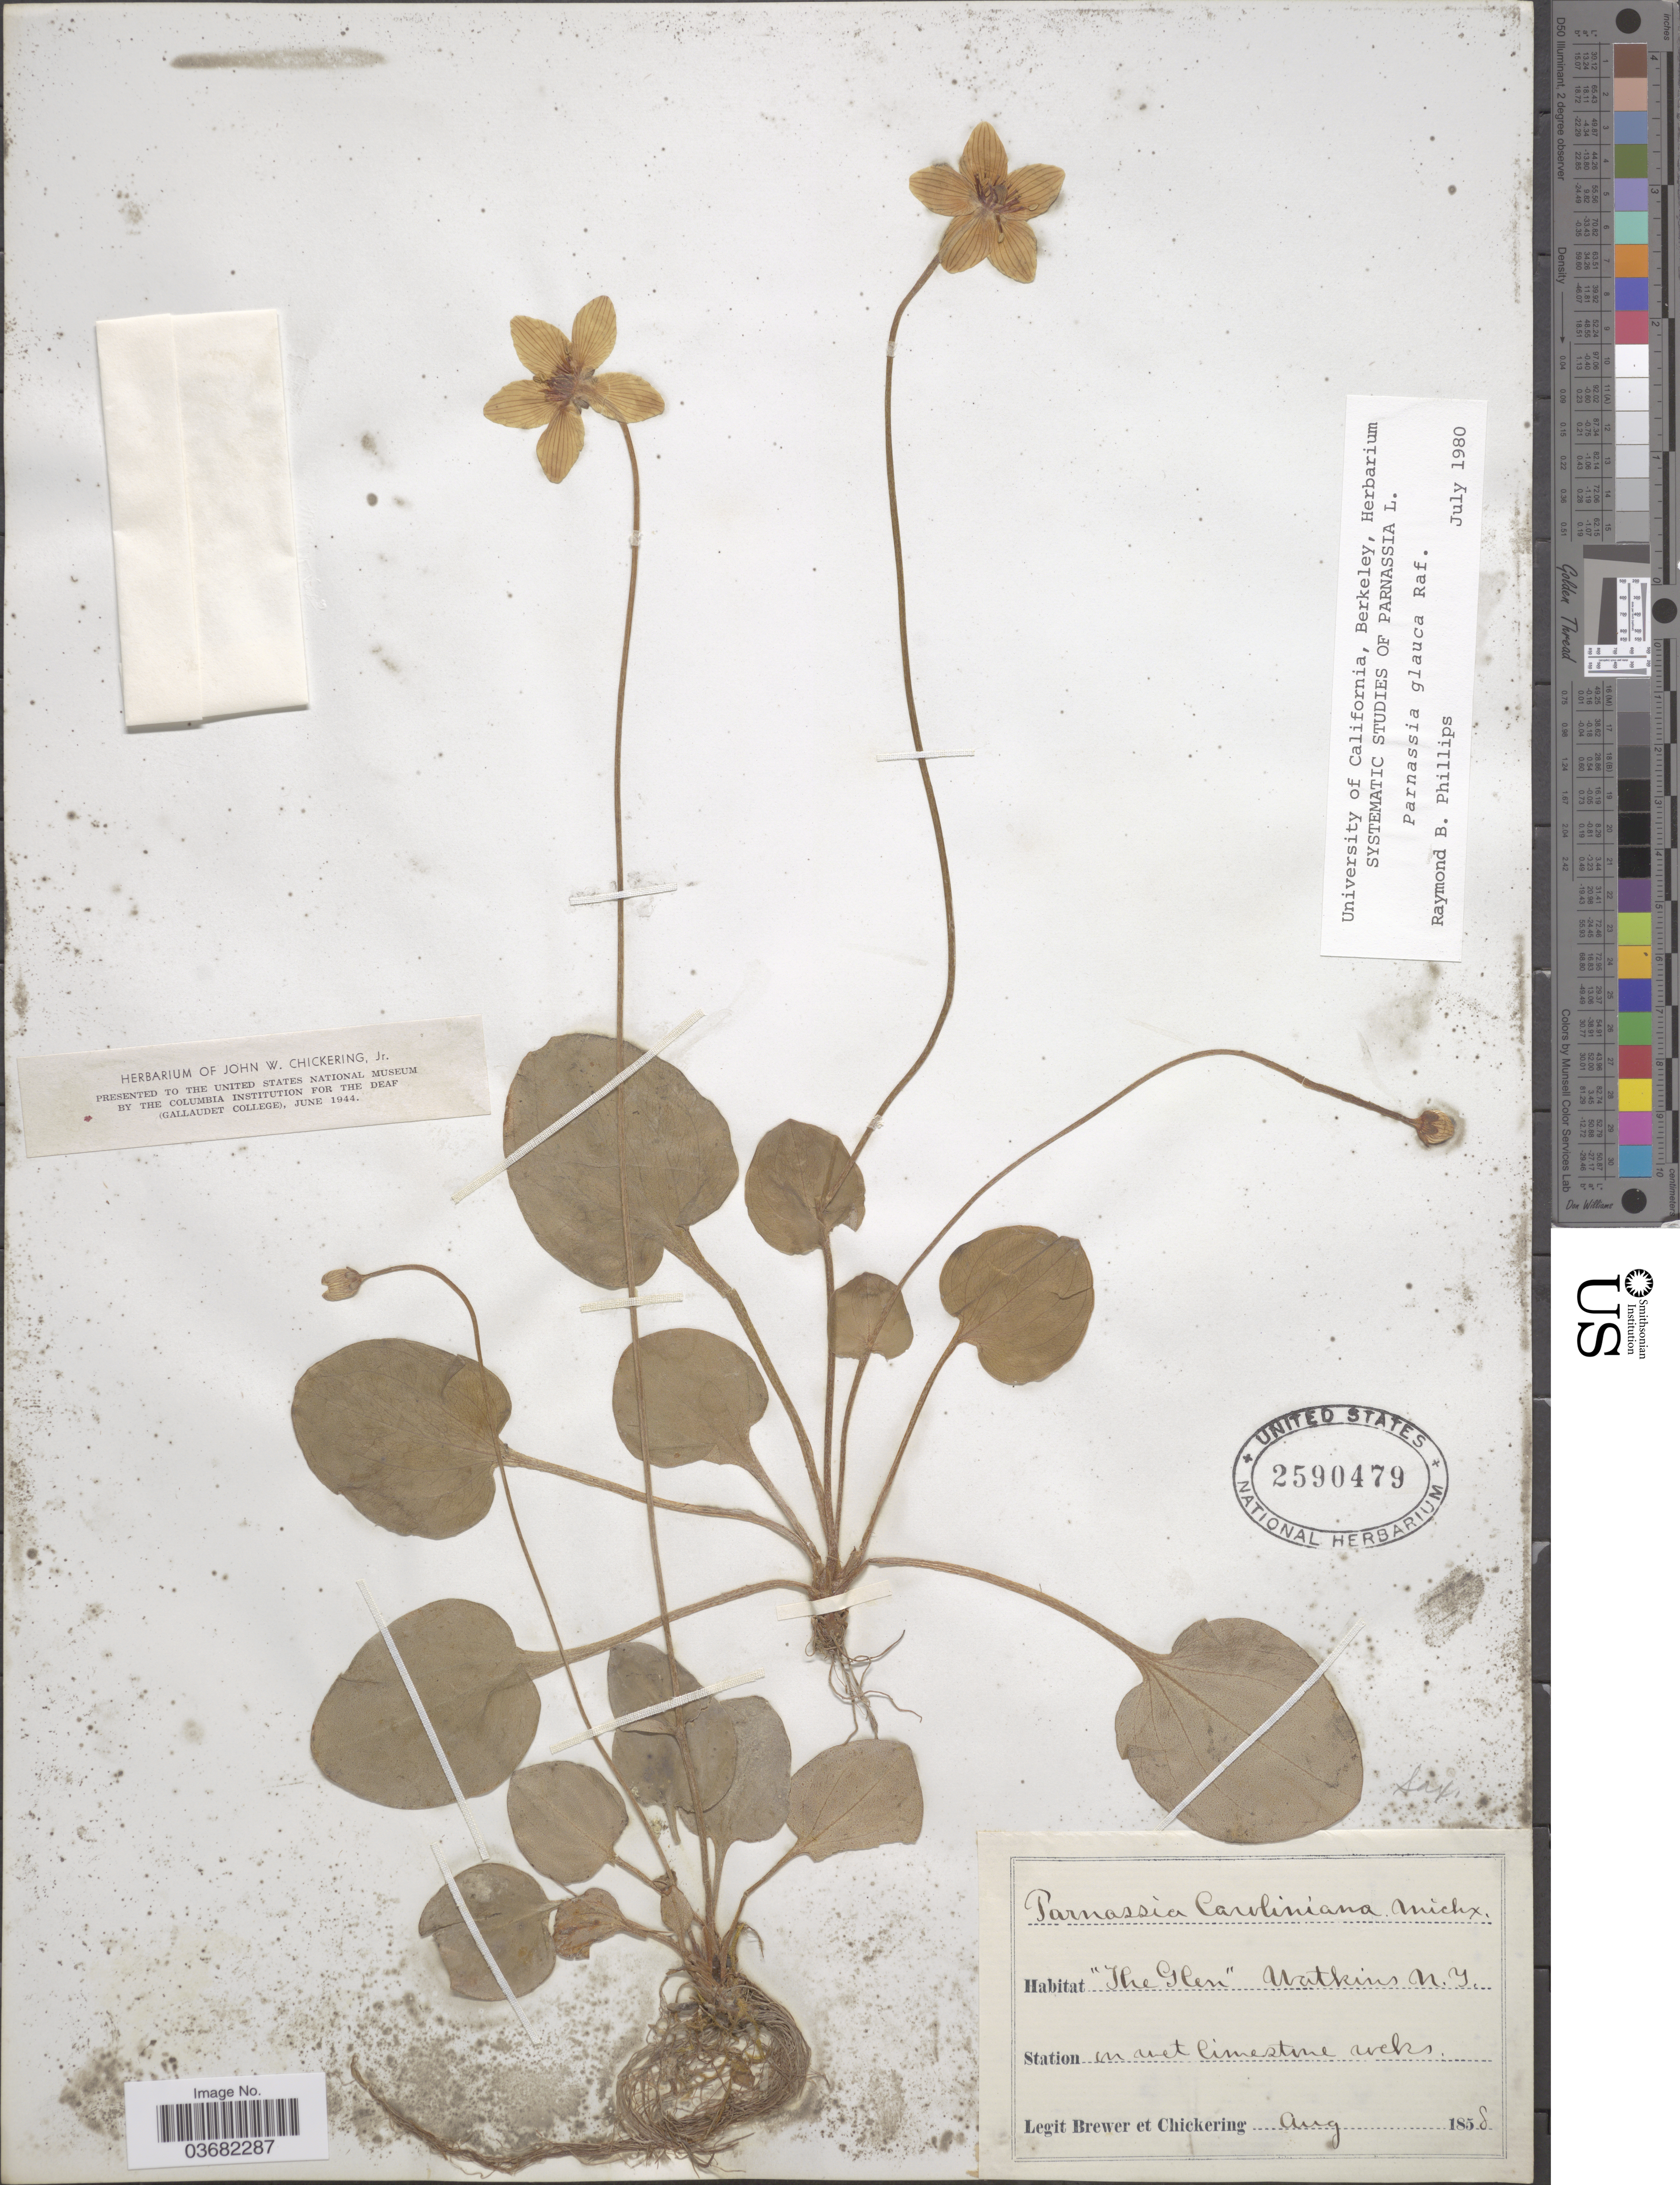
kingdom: Plantae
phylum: Tracheophyta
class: Magnoliopsida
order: Celastrales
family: Parnassiaceae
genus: Parnassia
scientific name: Parnassia glauca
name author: Raf.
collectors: -. Brewer & -. Chickering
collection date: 1858-08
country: United States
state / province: New York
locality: The Glen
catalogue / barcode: US 2590479